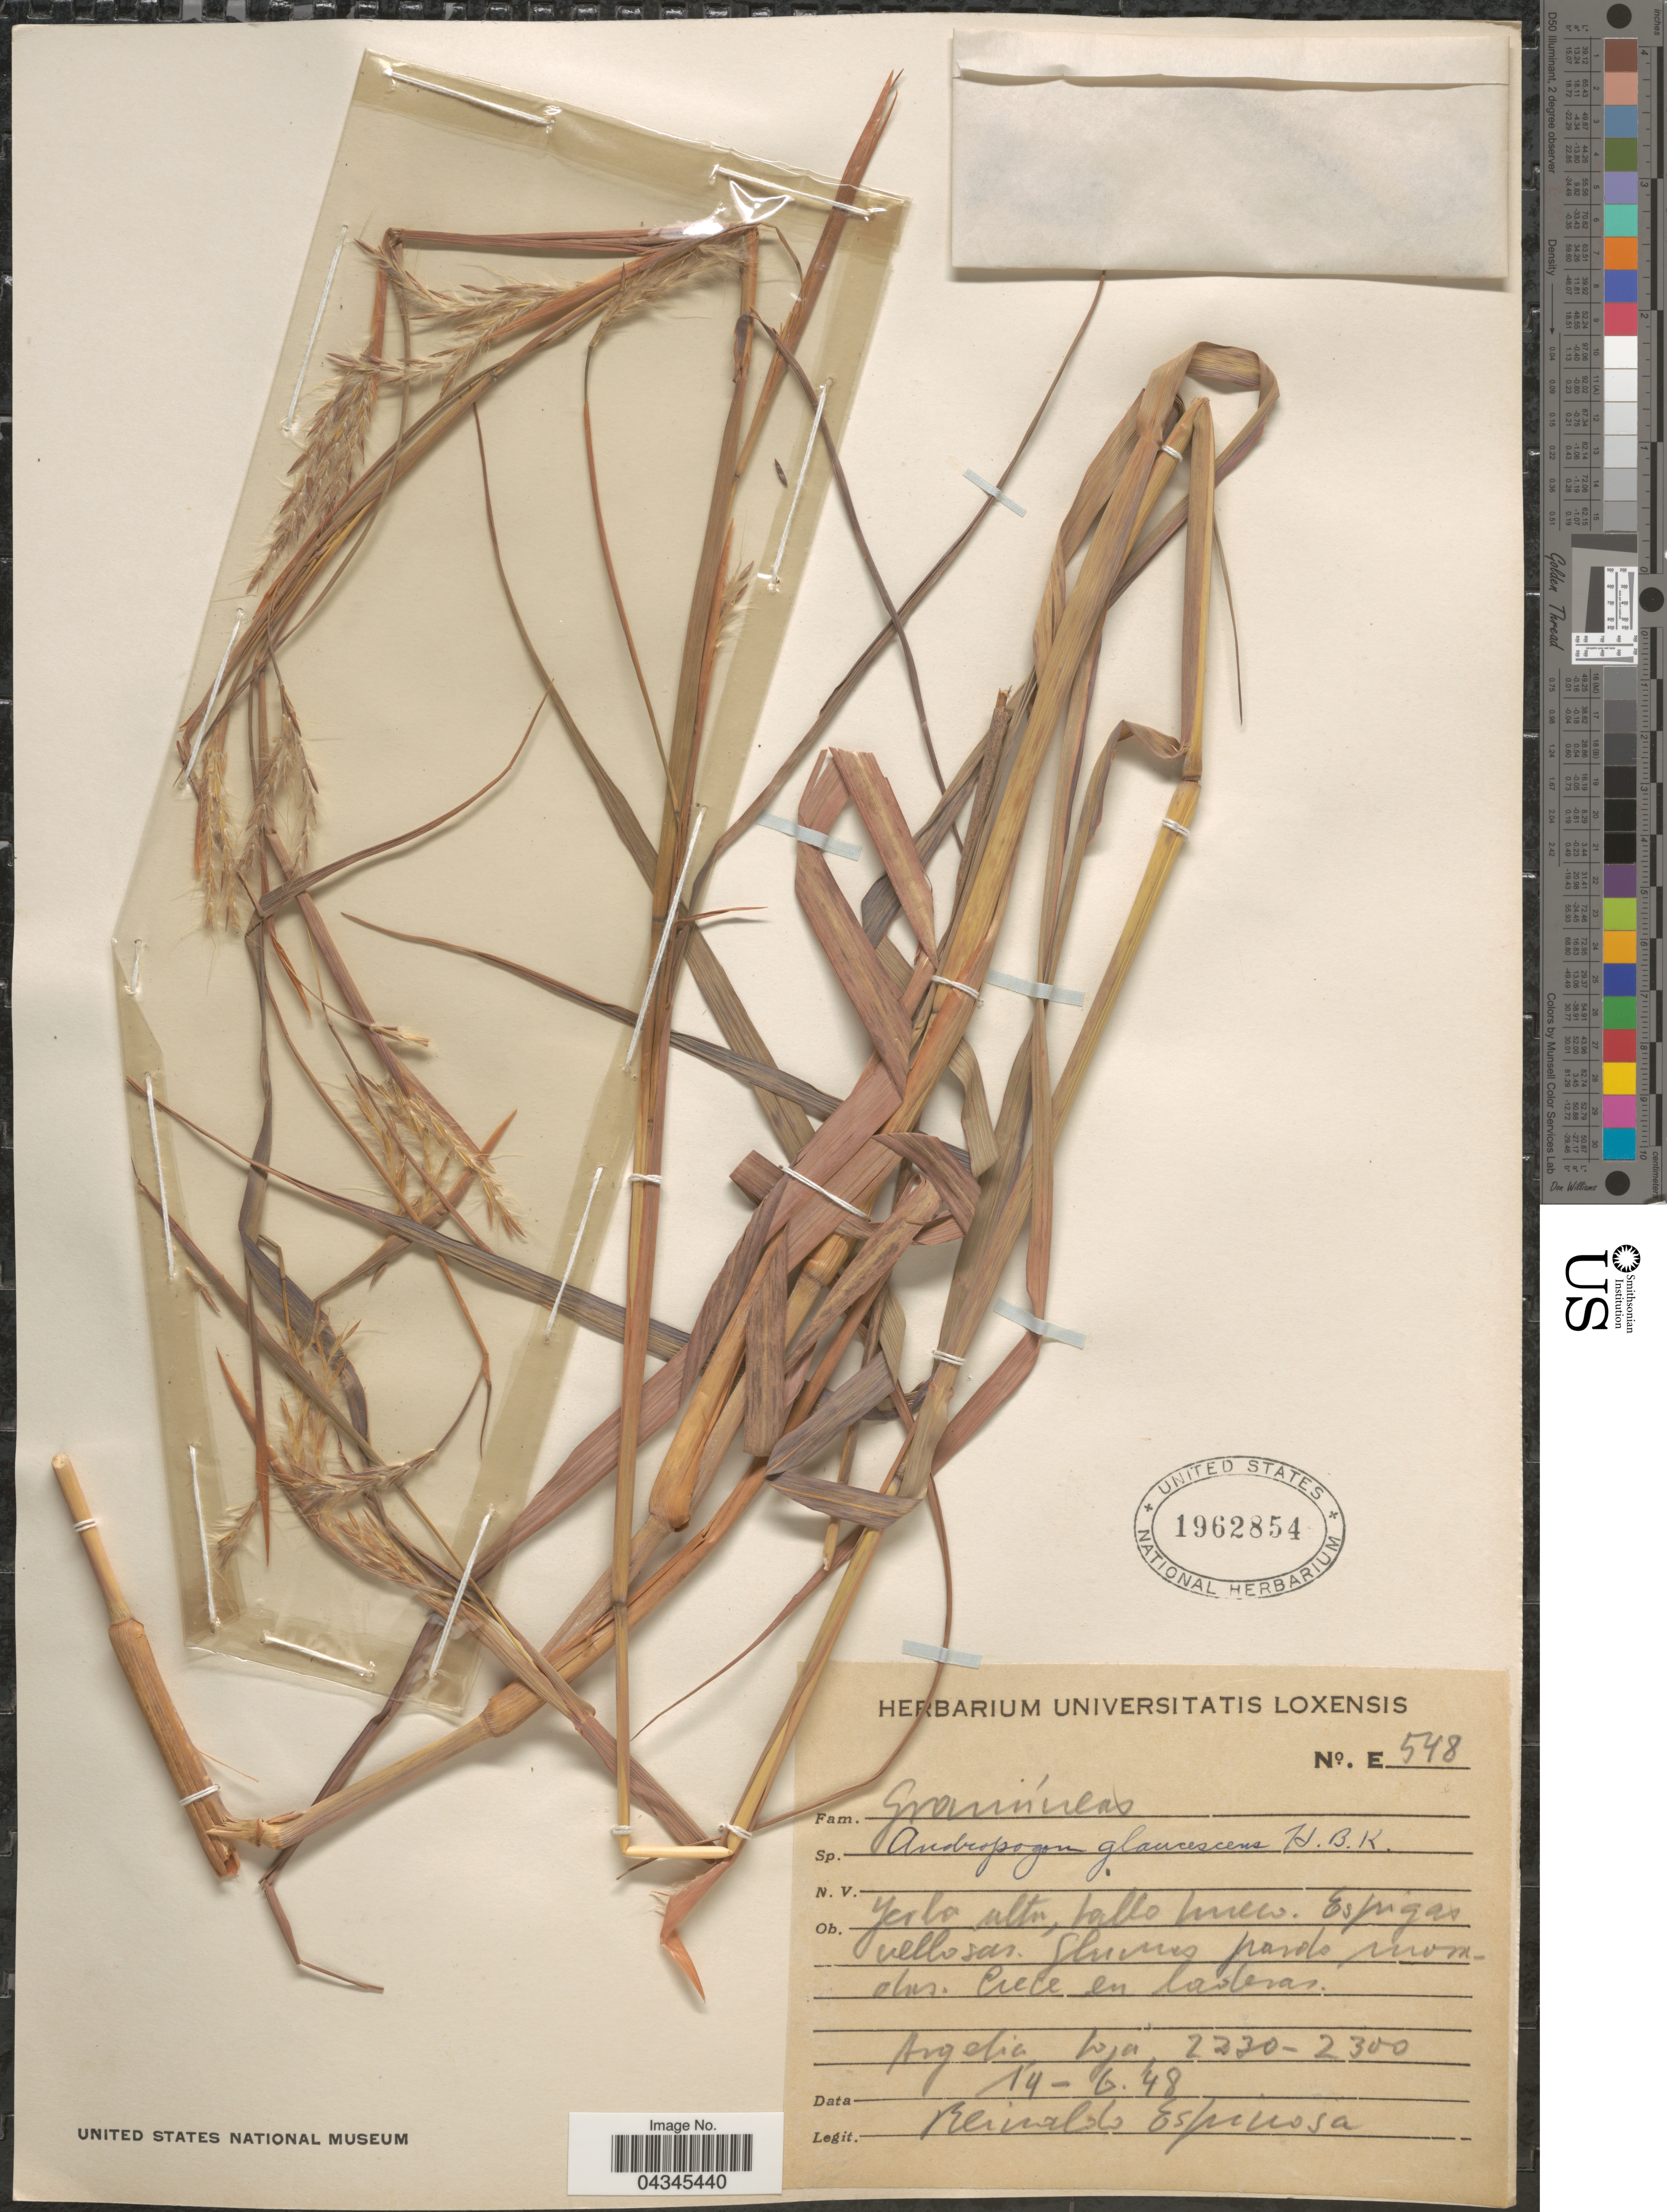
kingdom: Plantae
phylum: Tracheophyta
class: Liliopsida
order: Poales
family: Poaceae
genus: Andropogon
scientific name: Andropogon glaucescens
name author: Kunth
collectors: R. Espinosa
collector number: E548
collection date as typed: Transcribed d/m/y: 14/6/48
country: Ecuador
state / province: Loja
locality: Argelia, Loja.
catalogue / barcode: US 1962854